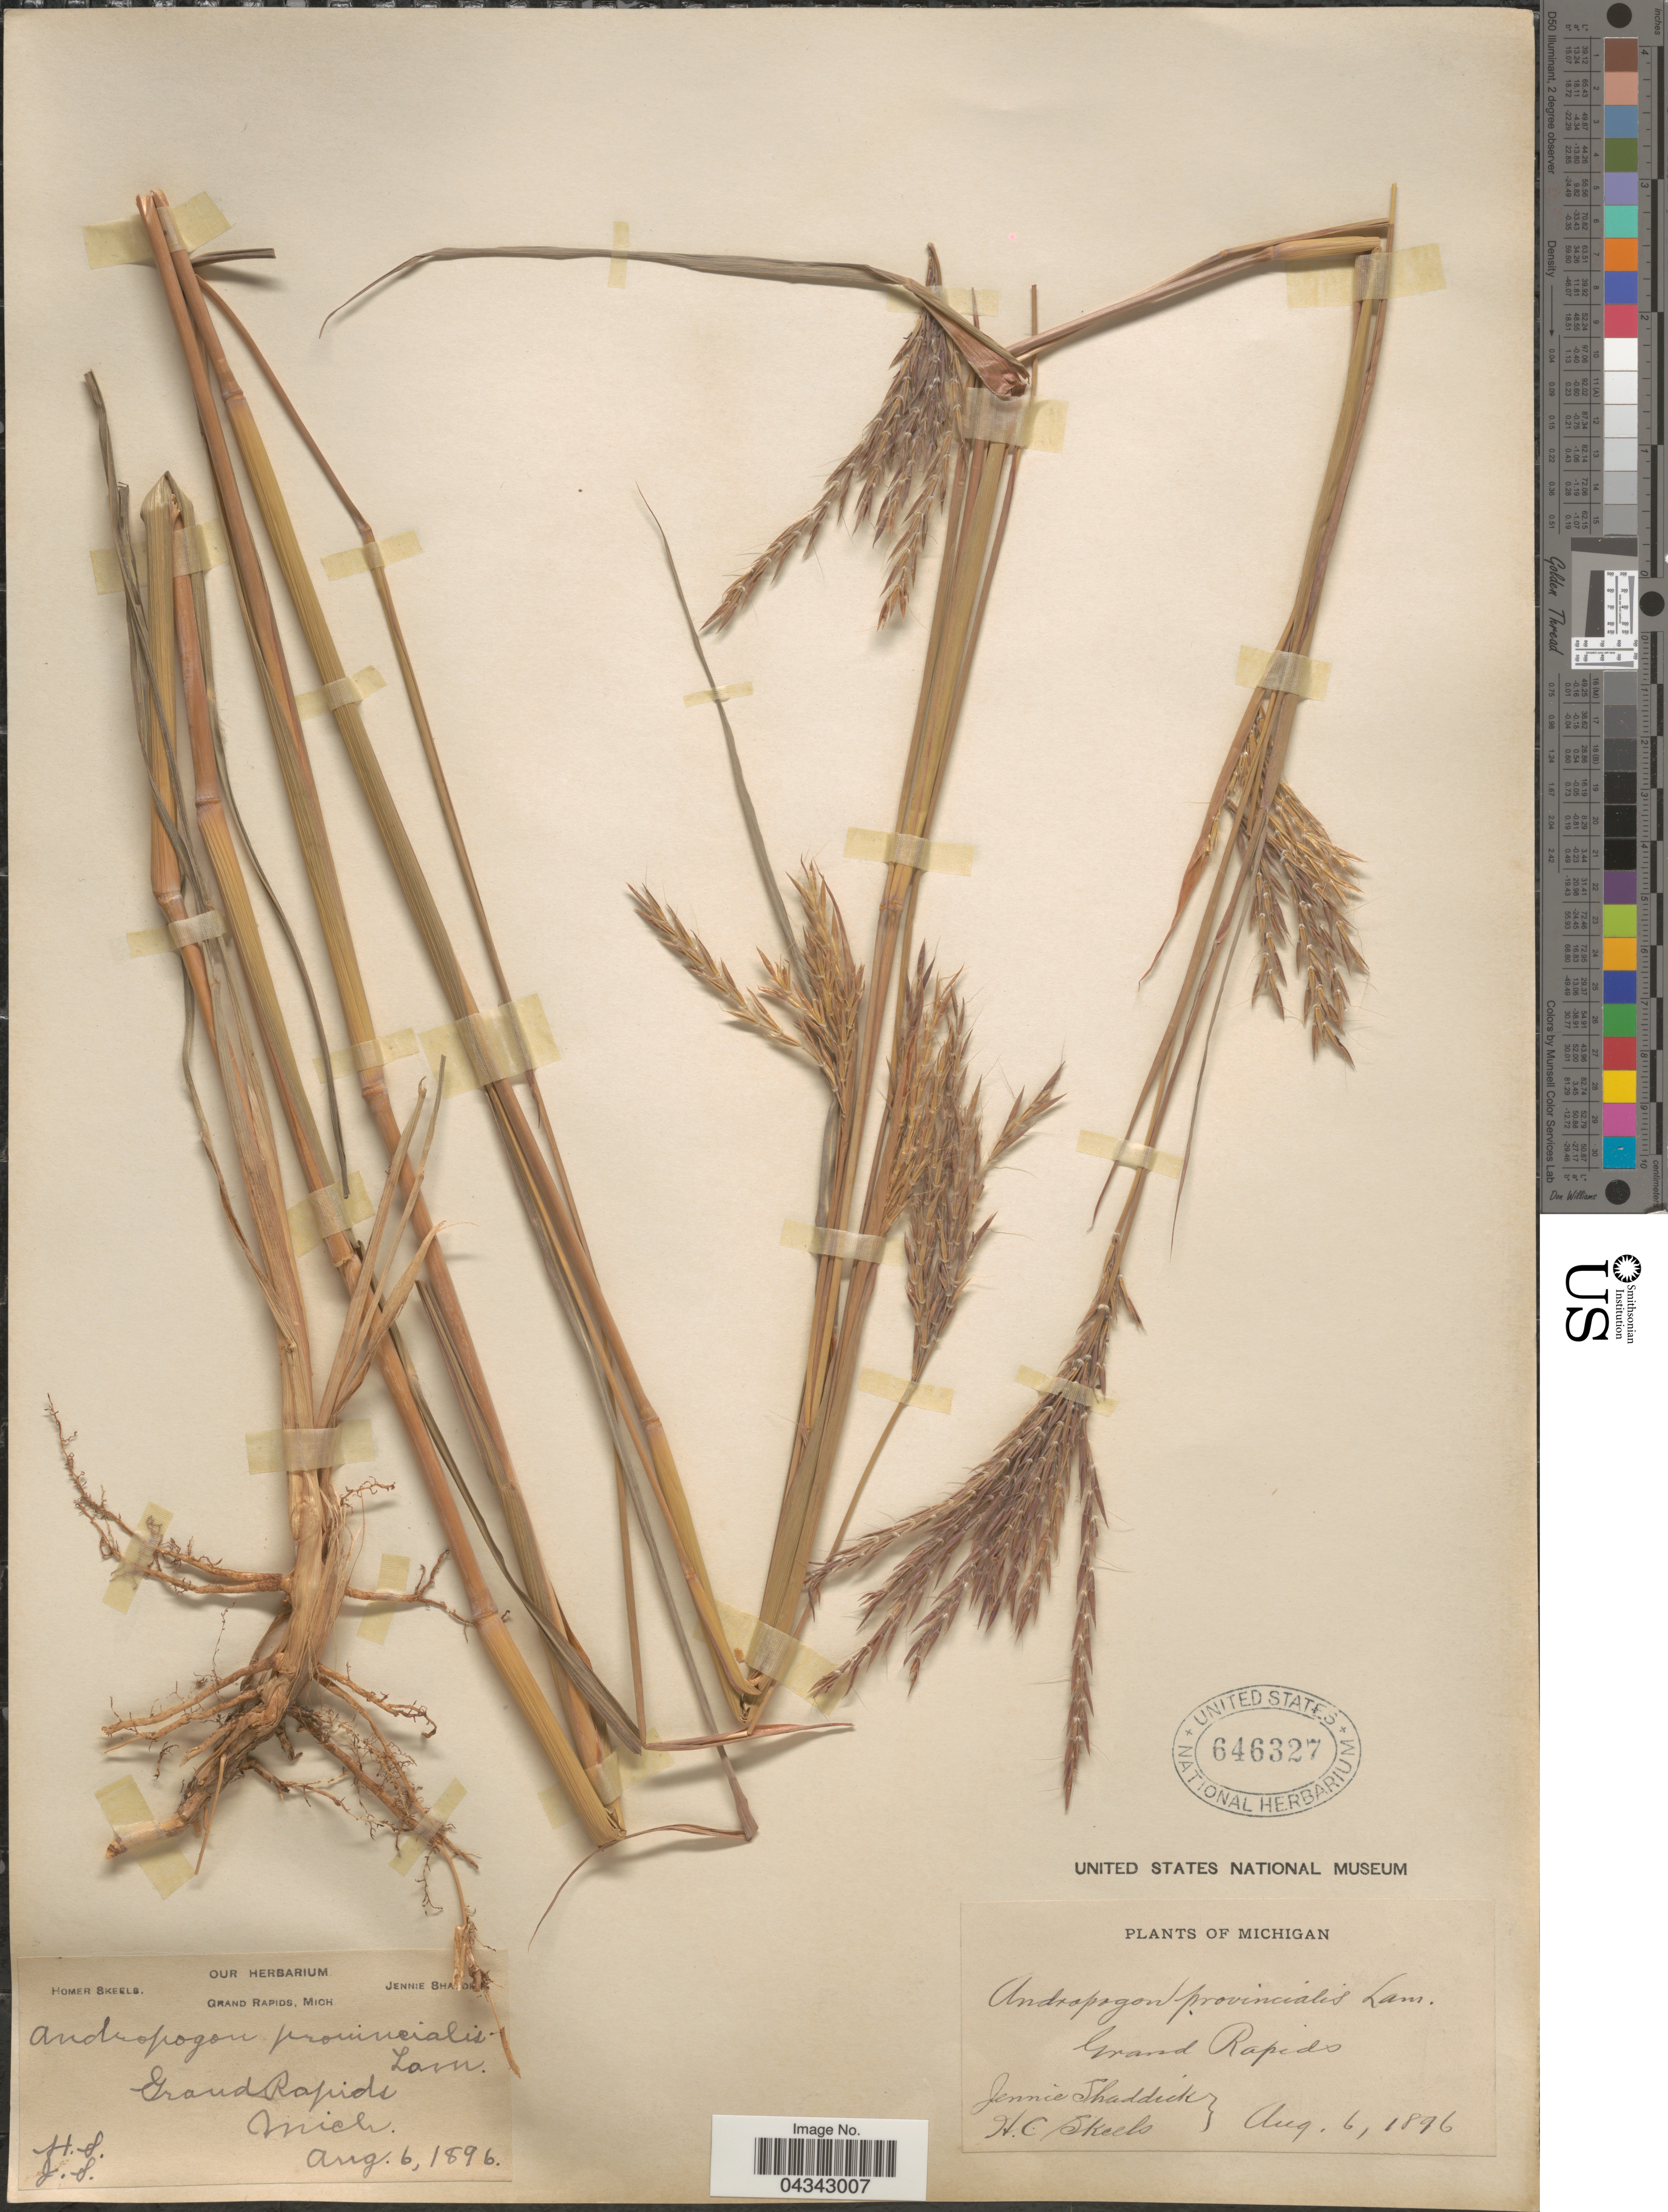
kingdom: Plantae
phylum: Tracheophyta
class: Liliopsida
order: Poales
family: Poaceae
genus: Andropogon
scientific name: Andropogon gerardii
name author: Vitman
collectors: J. Shaddick & H. Skeels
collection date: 1896-08-06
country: United States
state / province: Michigan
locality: Grand Rapids.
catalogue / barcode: US 646327